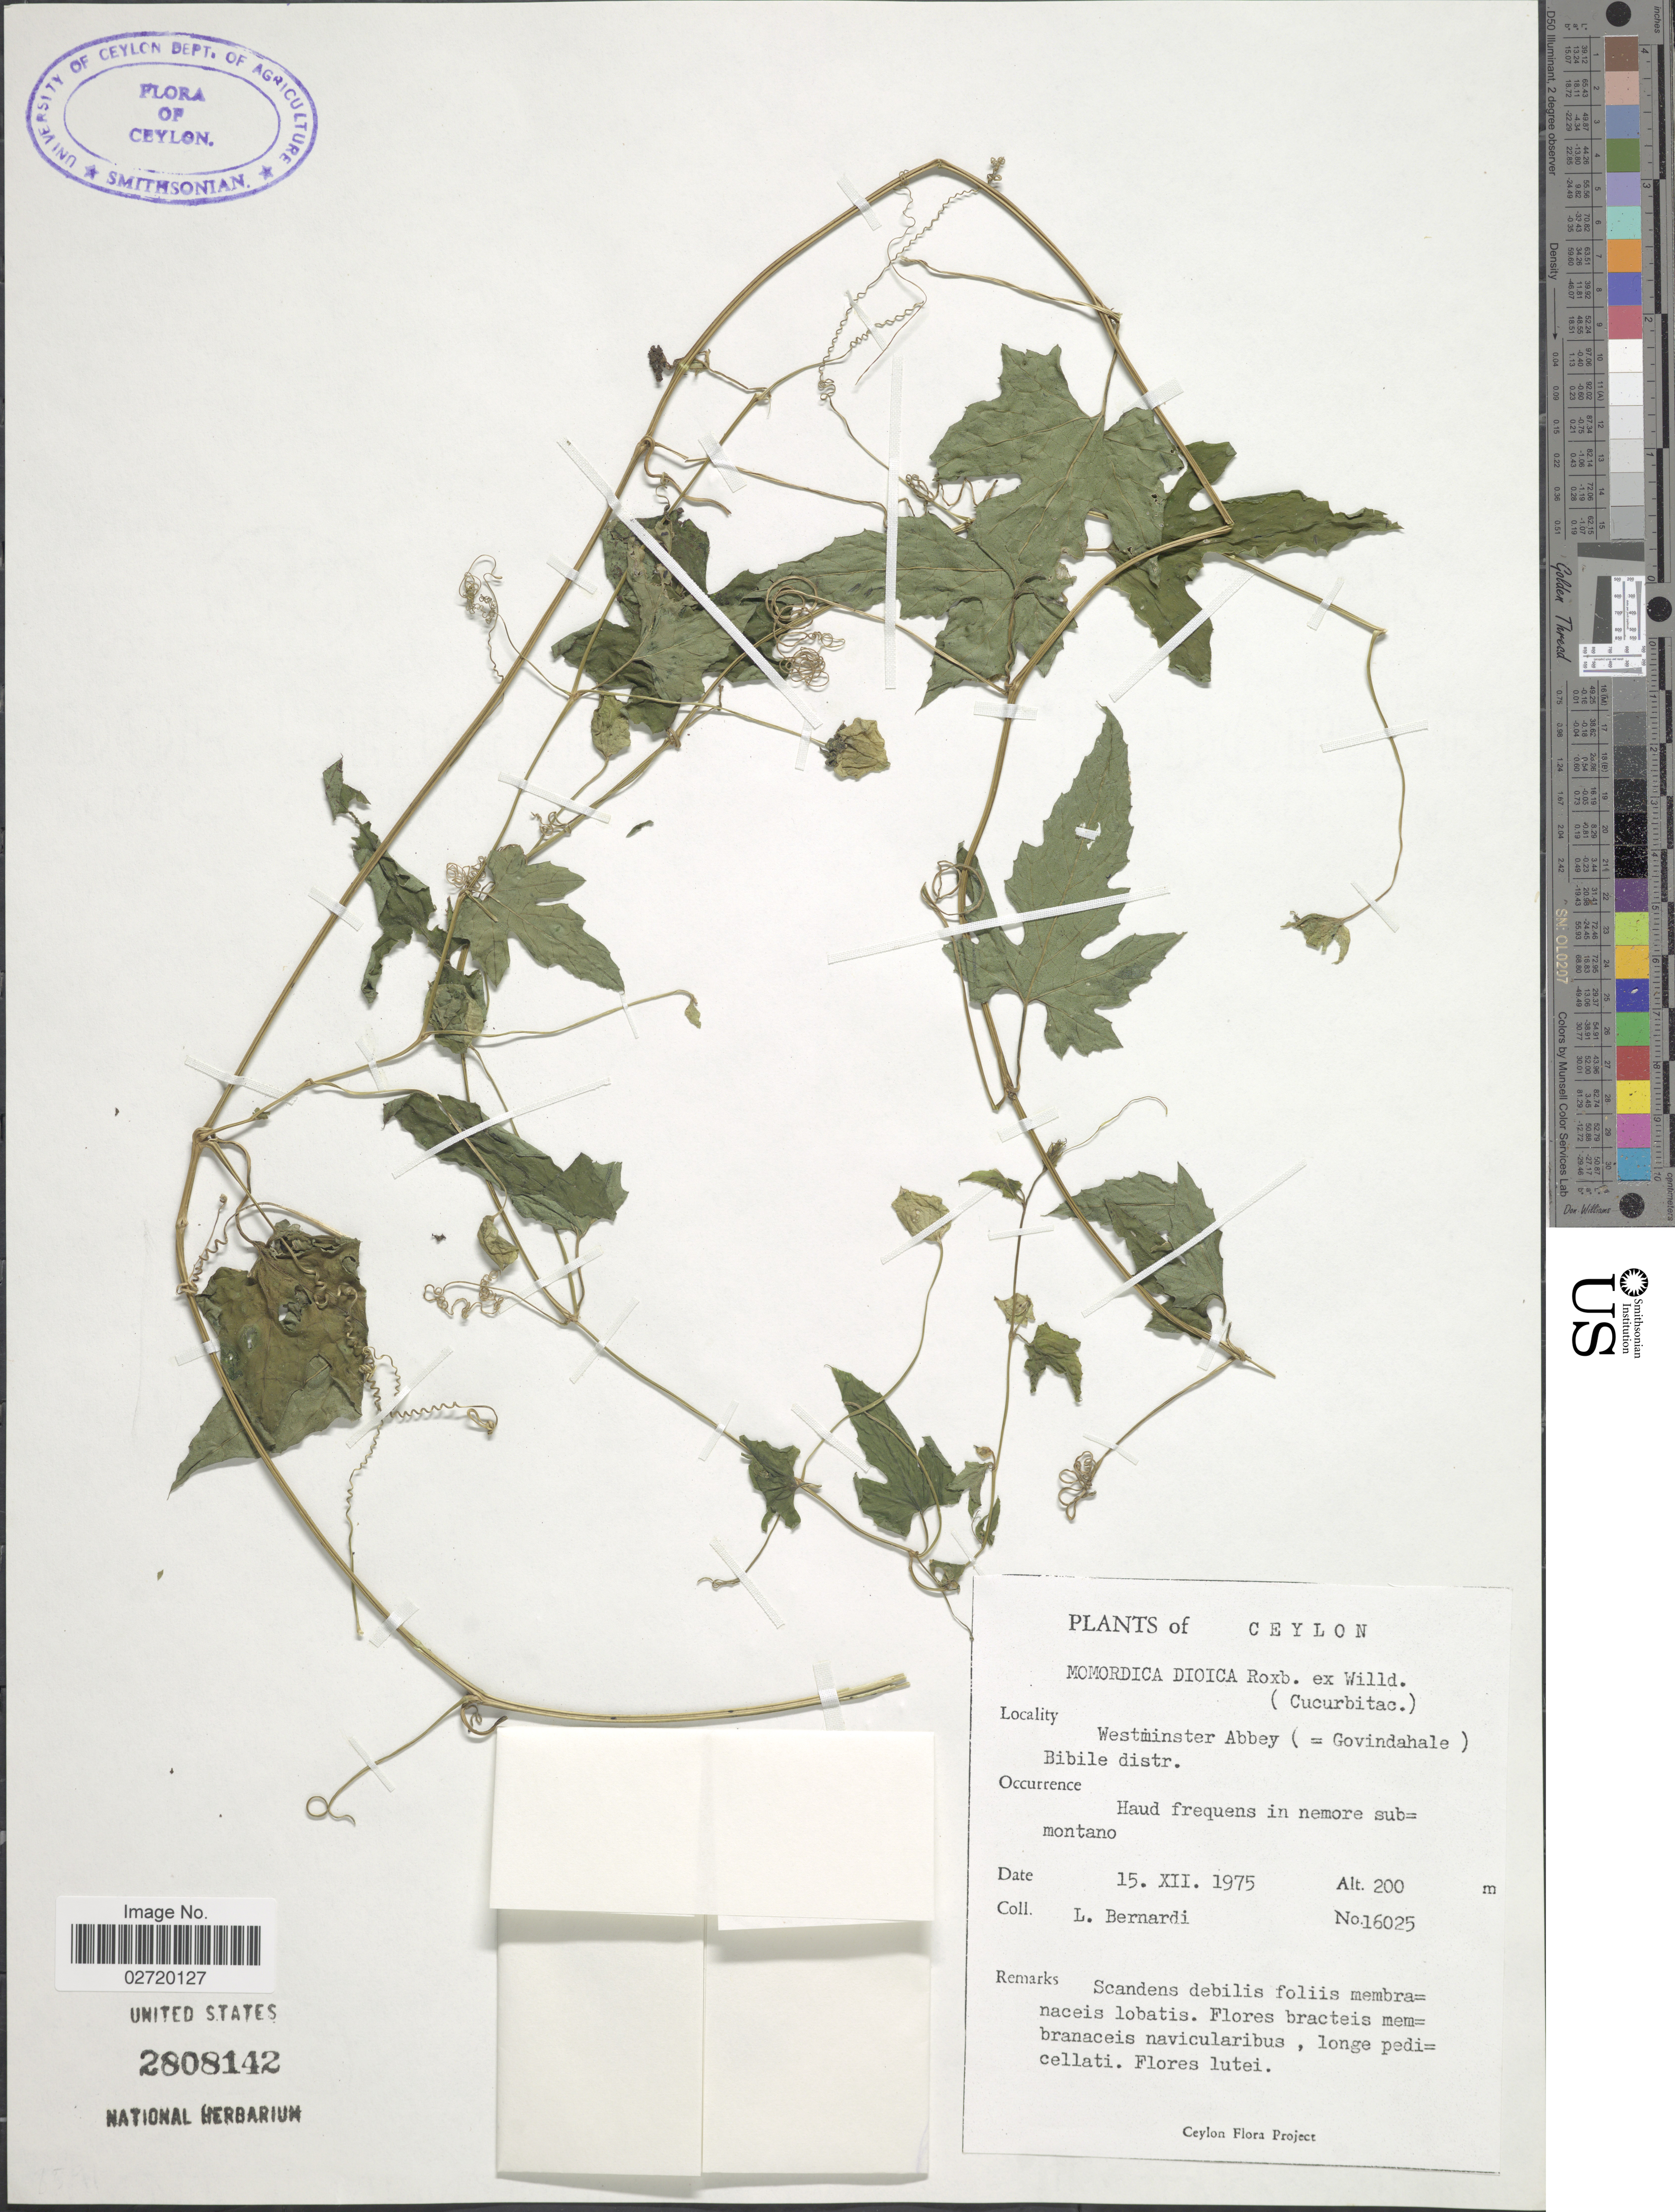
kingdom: Plantae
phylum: Tracheophyta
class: Magnoliopsida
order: Cucurbitales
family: Cucurbitaceae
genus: Momordica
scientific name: Momordica dioica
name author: Roxb. ex Willd.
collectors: L. Bernardi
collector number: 16025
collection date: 1975-12-15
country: Sri Lanka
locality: Ceylon, Westminster Abbay (= Govindahale) Bibile distr.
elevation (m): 200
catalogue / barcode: US 2808142